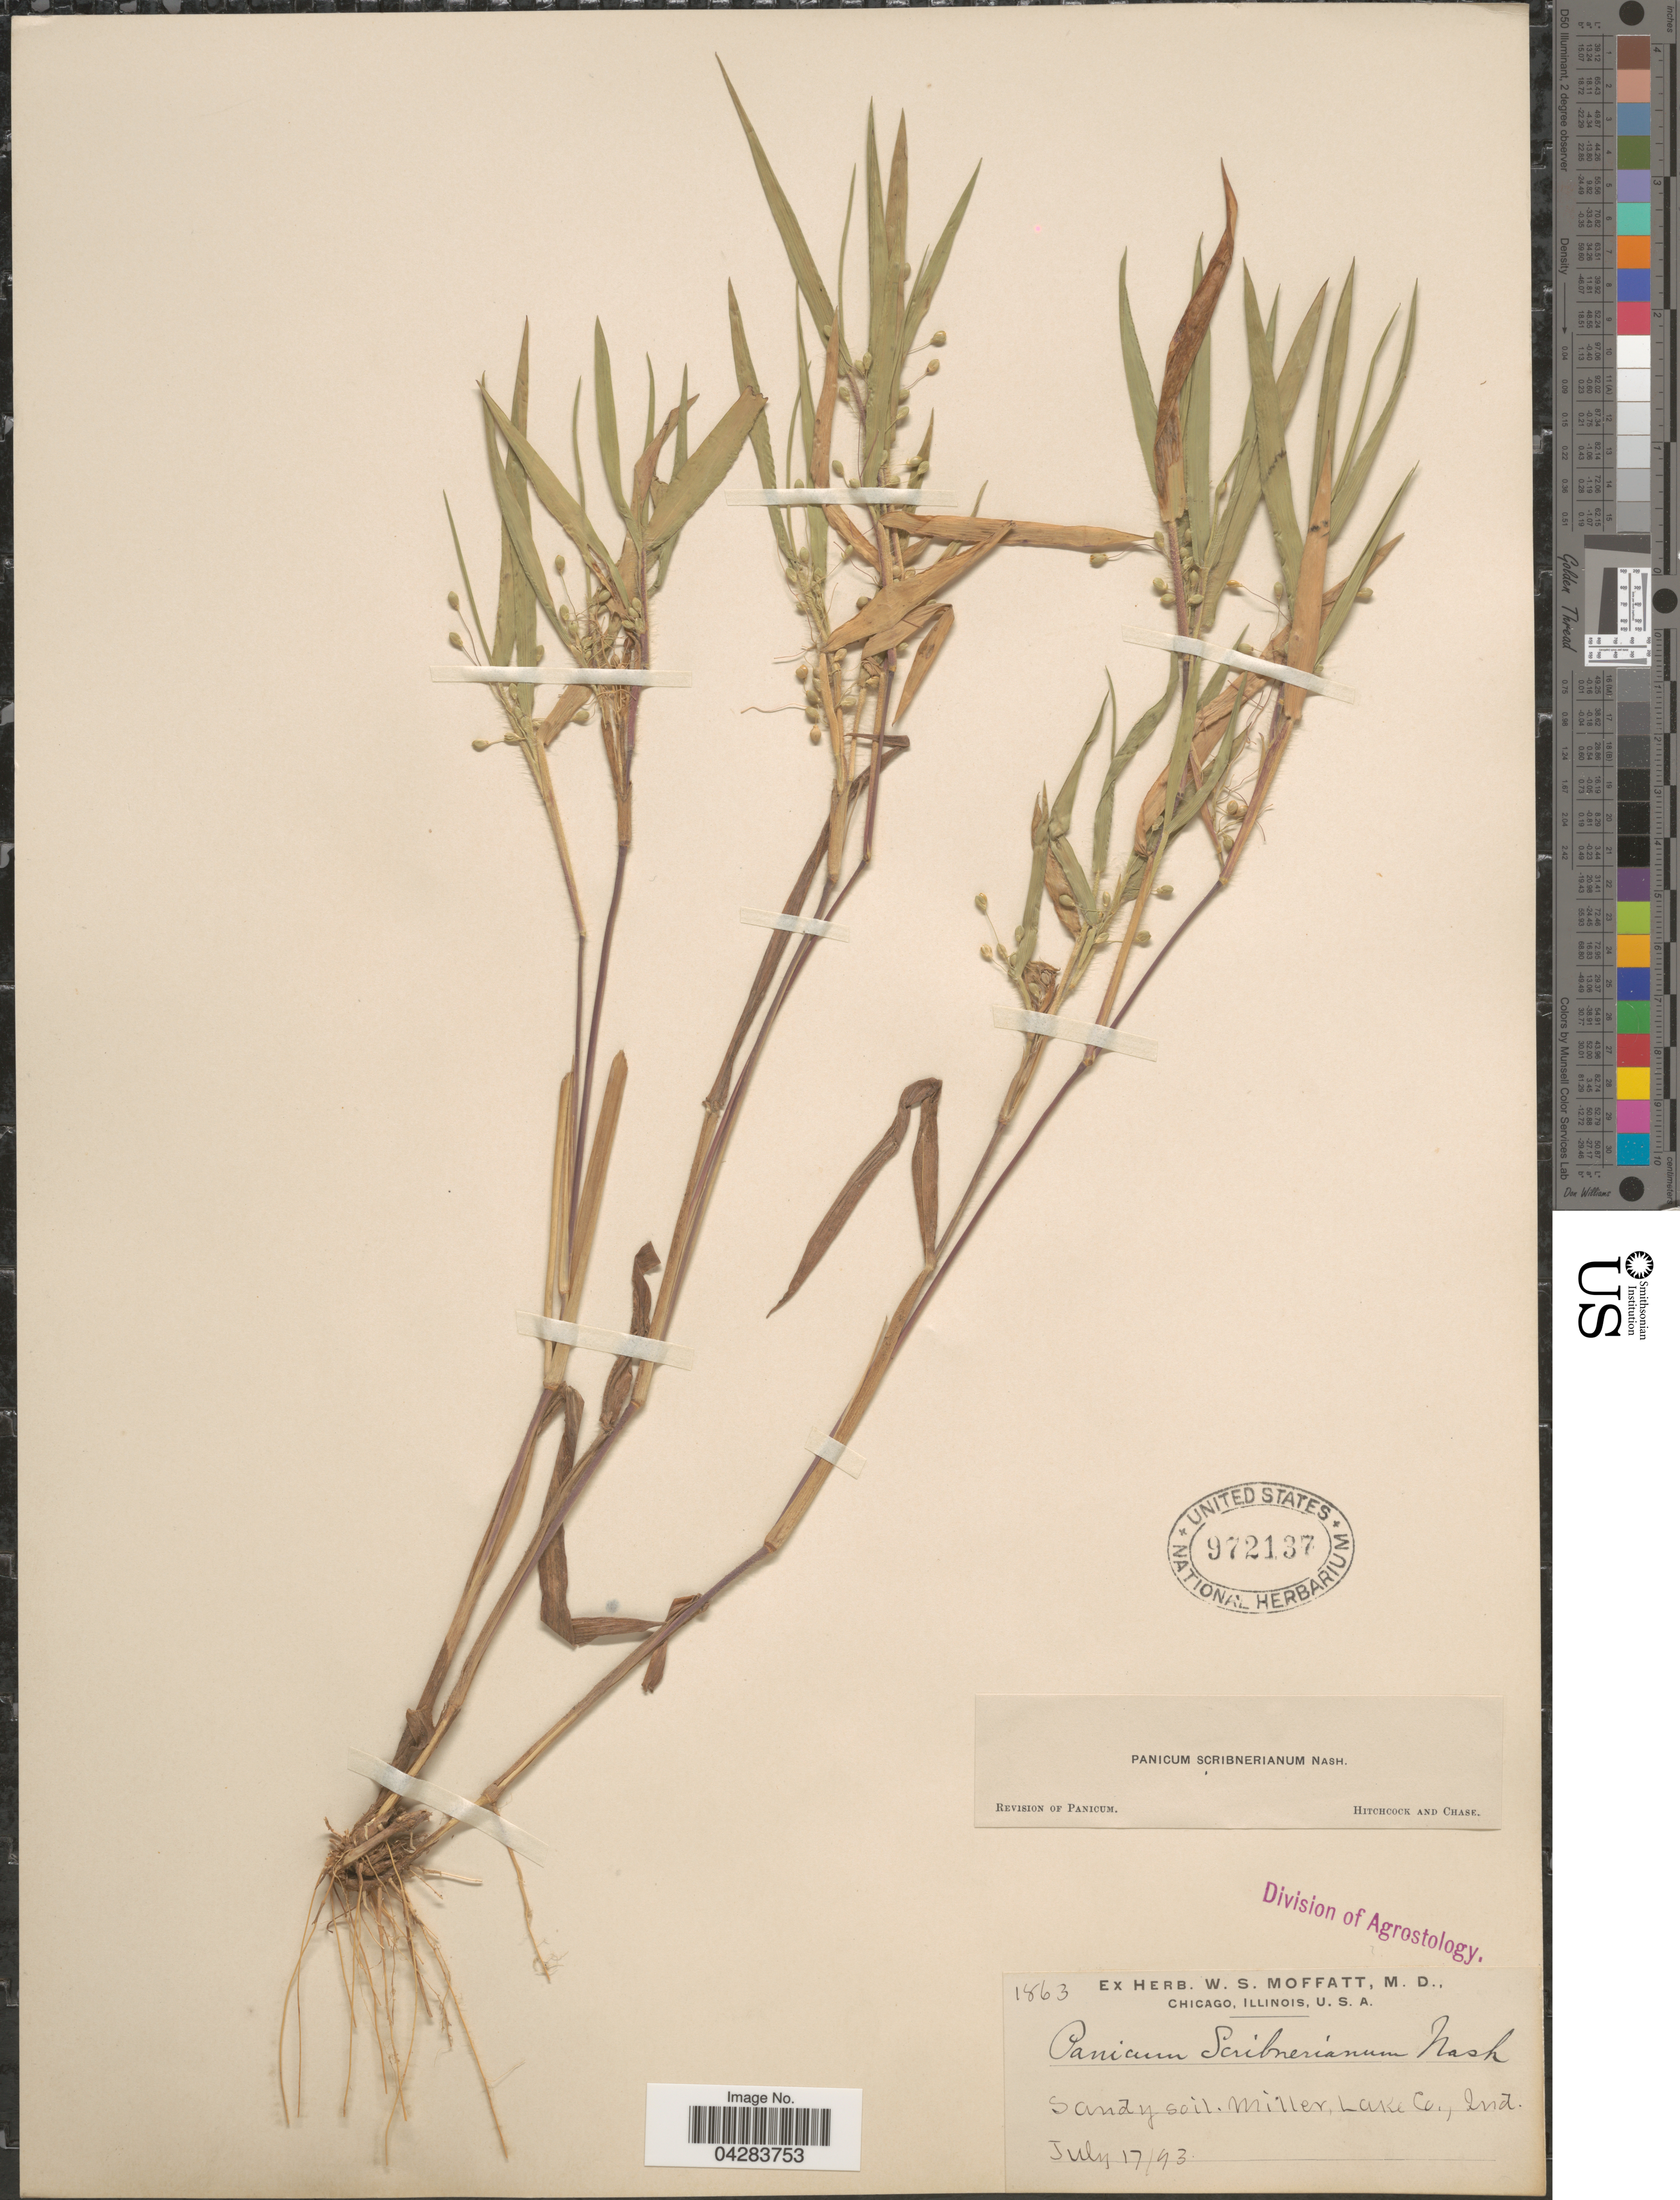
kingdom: Plantae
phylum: Tracheophyta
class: Liliopsida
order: Poales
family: Poaceae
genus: Dichanthelium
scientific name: Dichanthelium oligosanthes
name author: (Schult.) Gould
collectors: ex herb. W. S. Moffatt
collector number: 1863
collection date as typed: Transcribed d/m/y: 17/7/93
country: United States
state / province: Indiana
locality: Sandy soil, Miller, Lake Co.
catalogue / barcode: US 972137